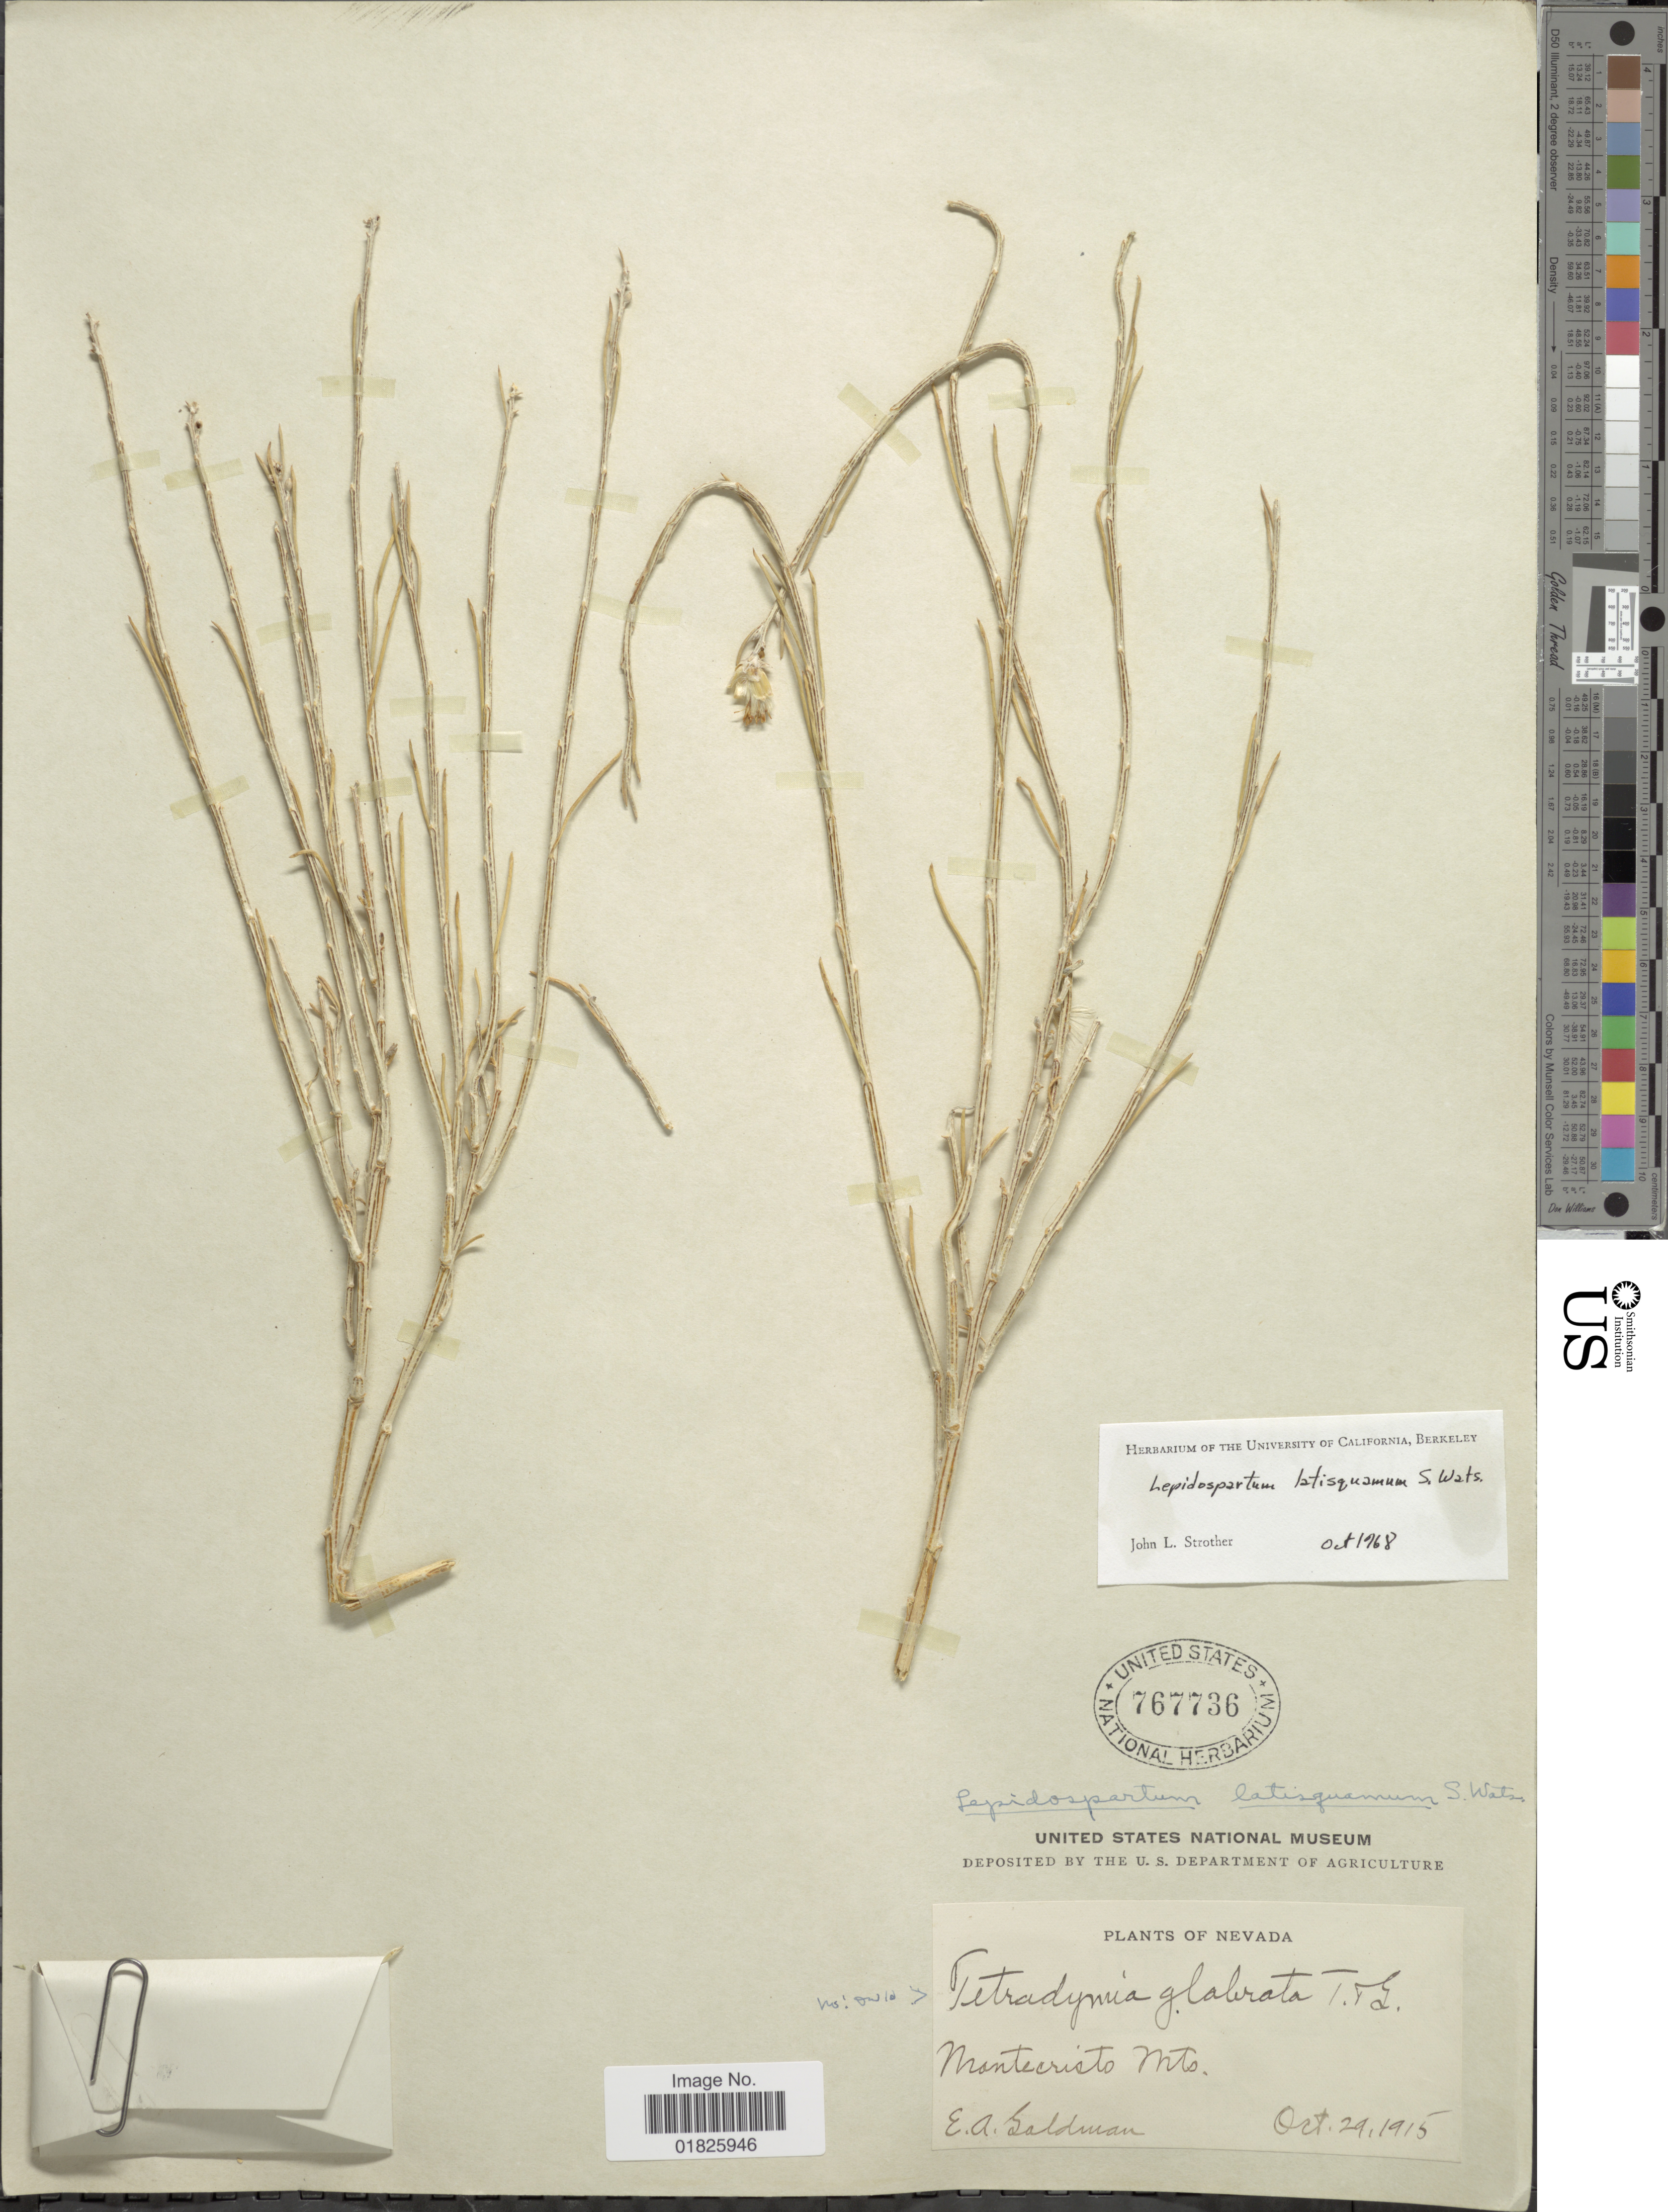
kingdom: Plantae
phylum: Tracheophyta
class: Magnoliopsida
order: Asterales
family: Asteraceae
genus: Lepidospartum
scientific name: Lepidospartum latisquamum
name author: S. Watson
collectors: E. A. Goldman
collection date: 1915-10-29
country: United States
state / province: Nevada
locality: Montecristo Mts.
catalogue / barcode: US 767736